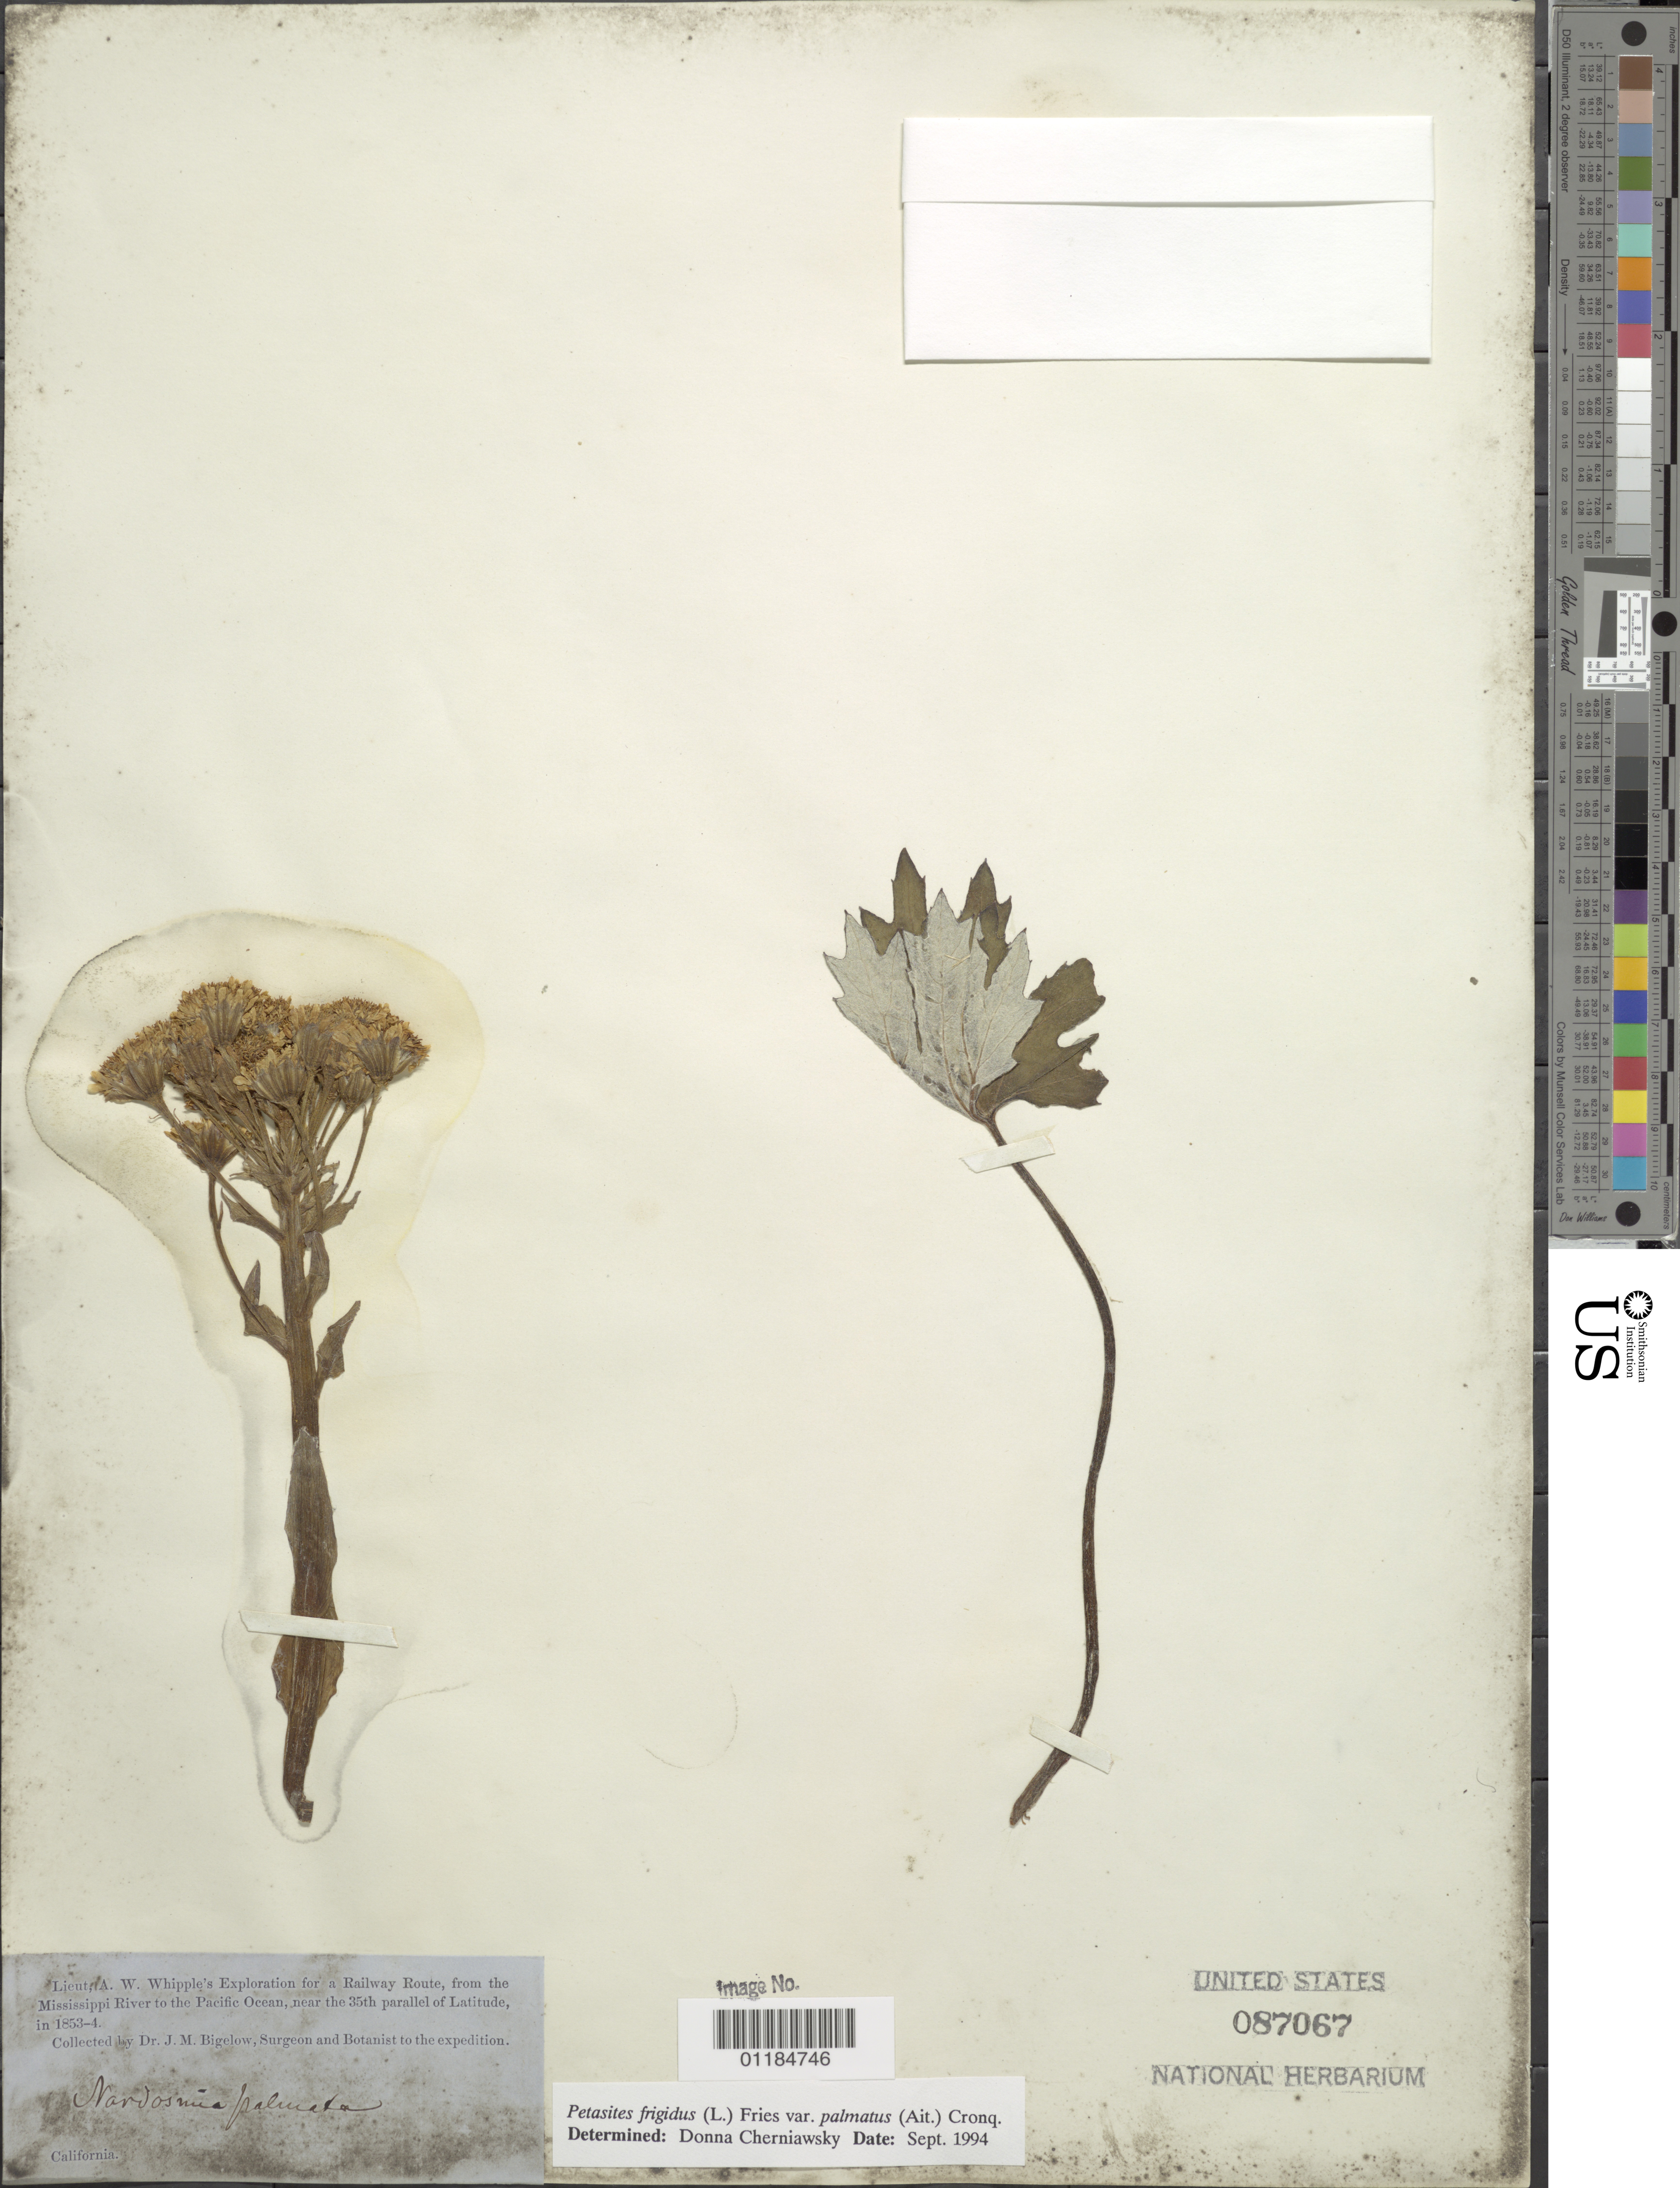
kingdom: Plantae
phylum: Tracheophyta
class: Magnoliopsida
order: Asterales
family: Asteraceae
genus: Petasites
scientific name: Petasites frigidus var. palmatus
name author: (Aiton) Cody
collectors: J. M. Bigelow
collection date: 1853/1854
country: United States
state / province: California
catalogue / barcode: US 87067